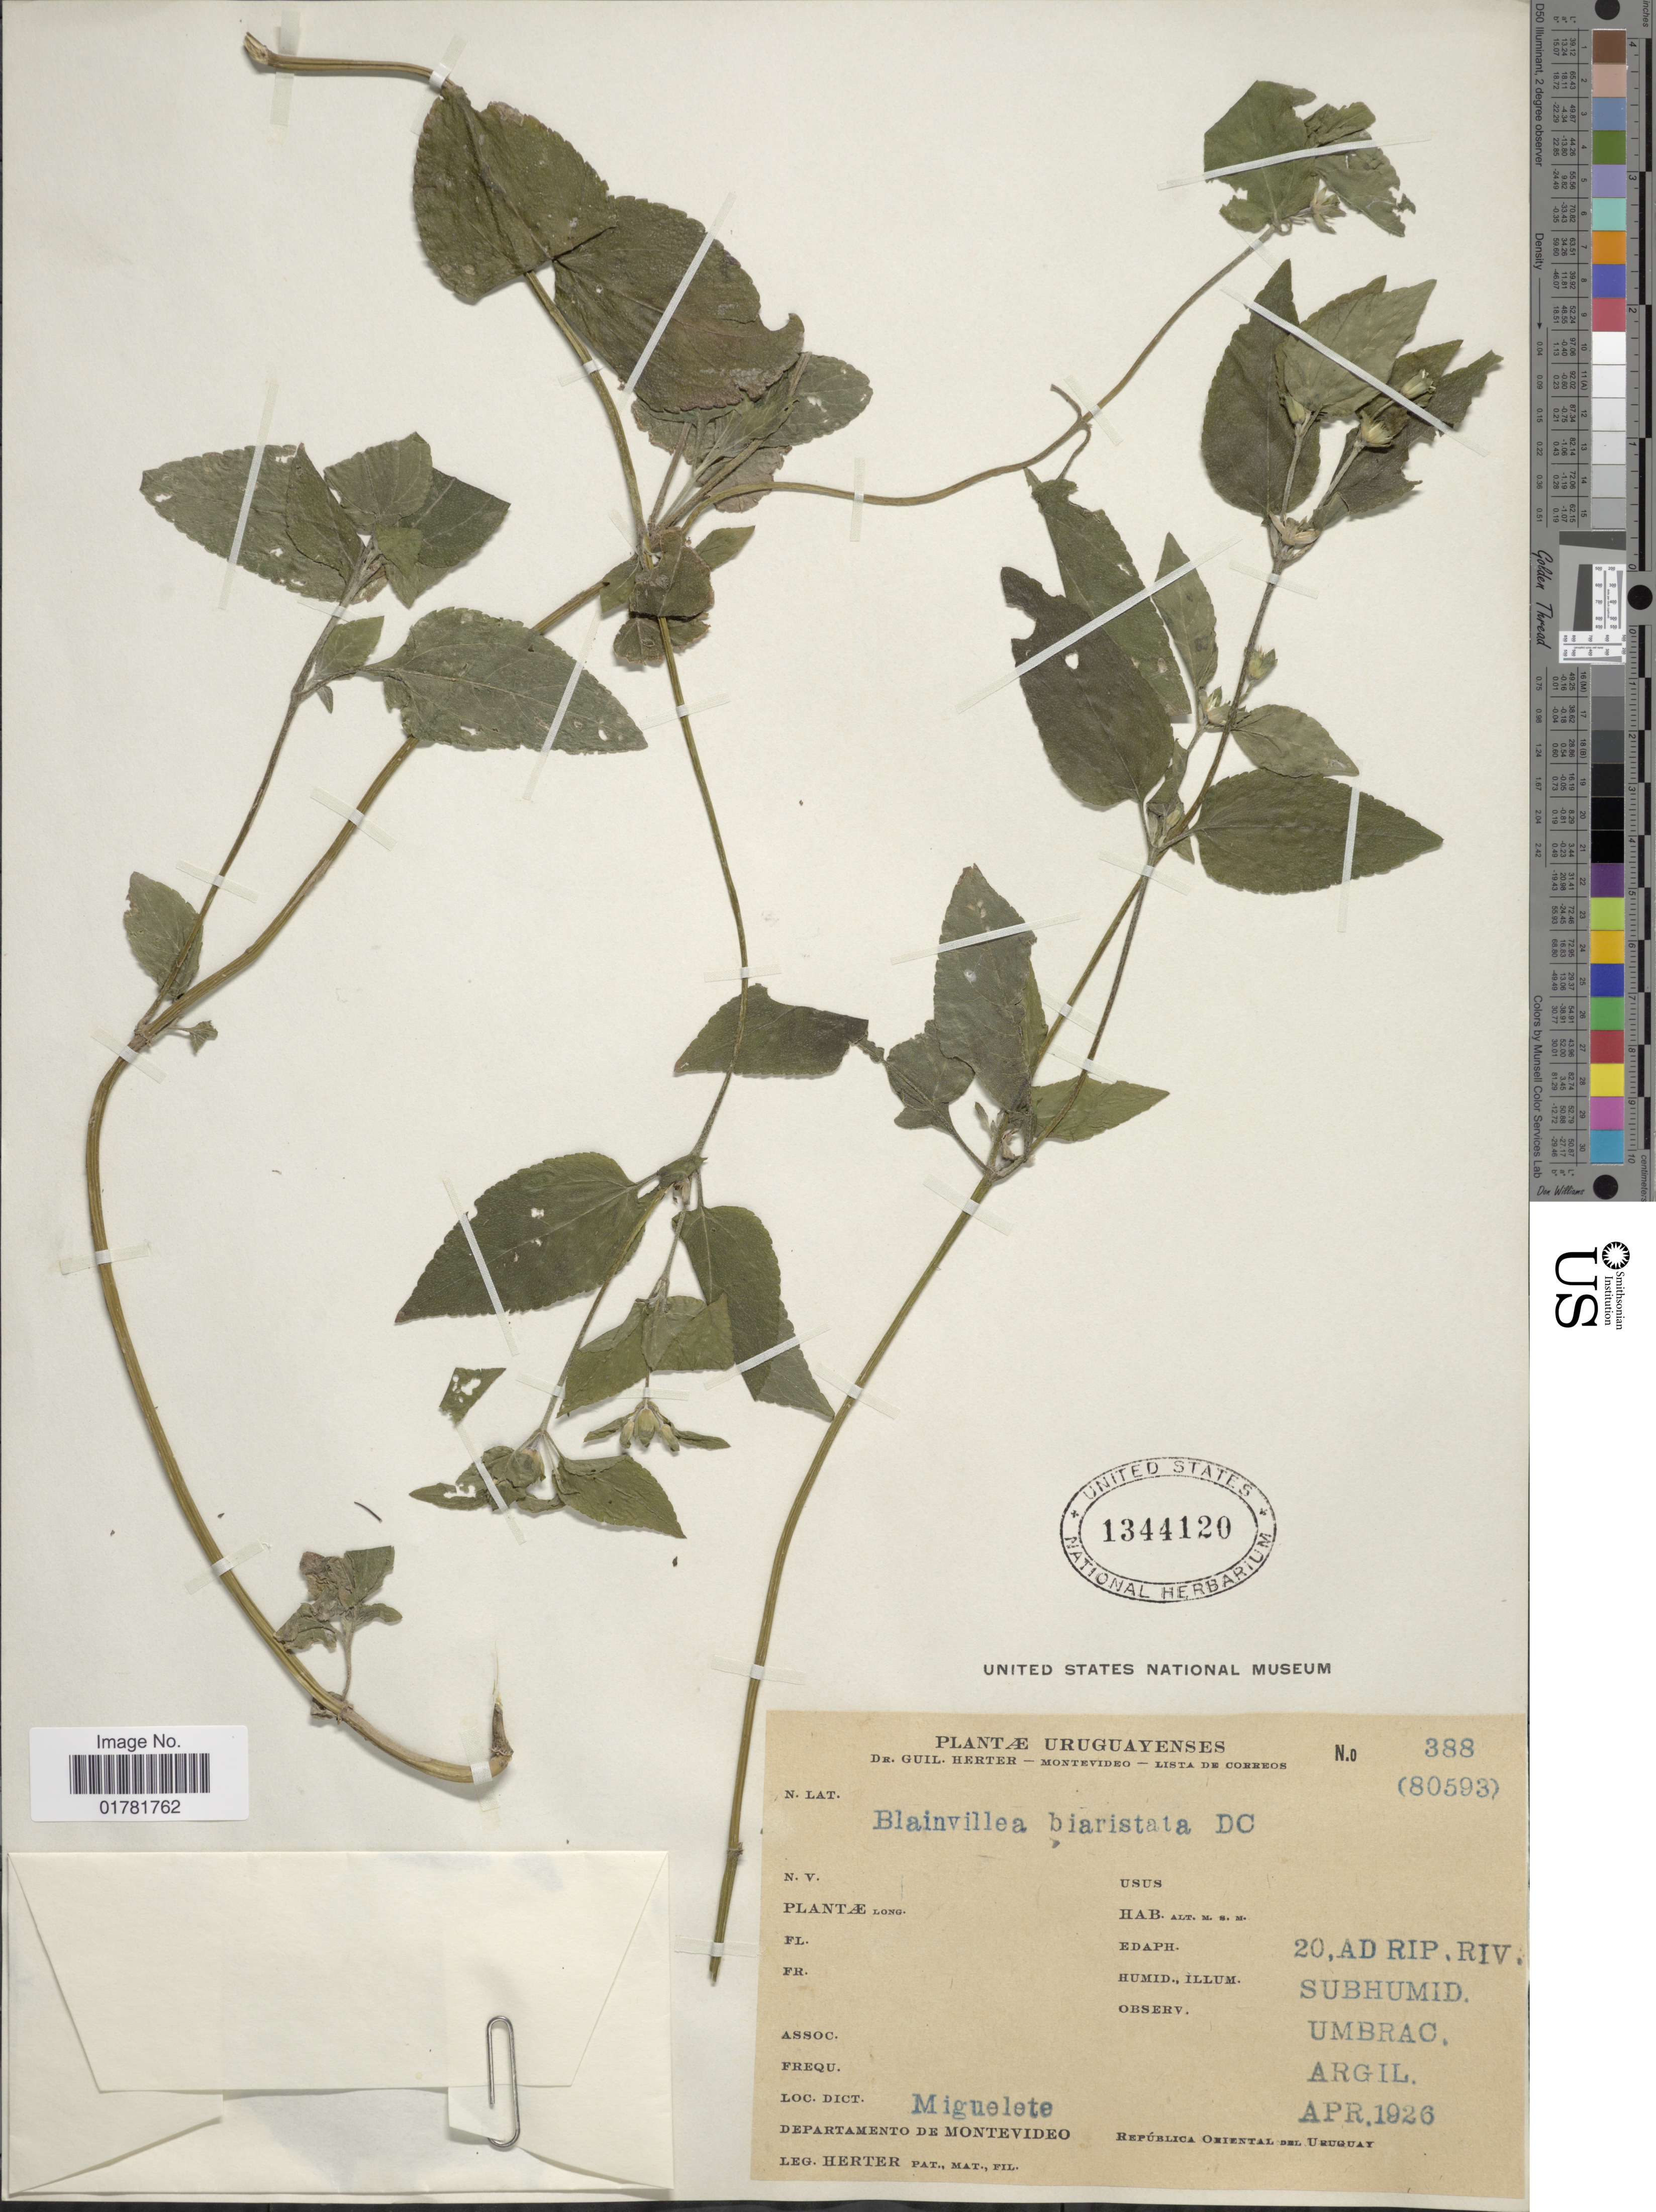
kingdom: Plantae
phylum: Tracheophyta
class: Magnoliopsida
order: Asterales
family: Asteraceae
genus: Calyptocarpus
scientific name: Calyptocarpus baristatus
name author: (DC.) H. Rob.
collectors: W. G. Herter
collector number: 388/80593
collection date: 1926-04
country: Uruguay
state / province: Montevideo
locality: Miguelete, Departamento de Montevideo, República Oriental del Uruguay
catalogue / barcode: US 1344120